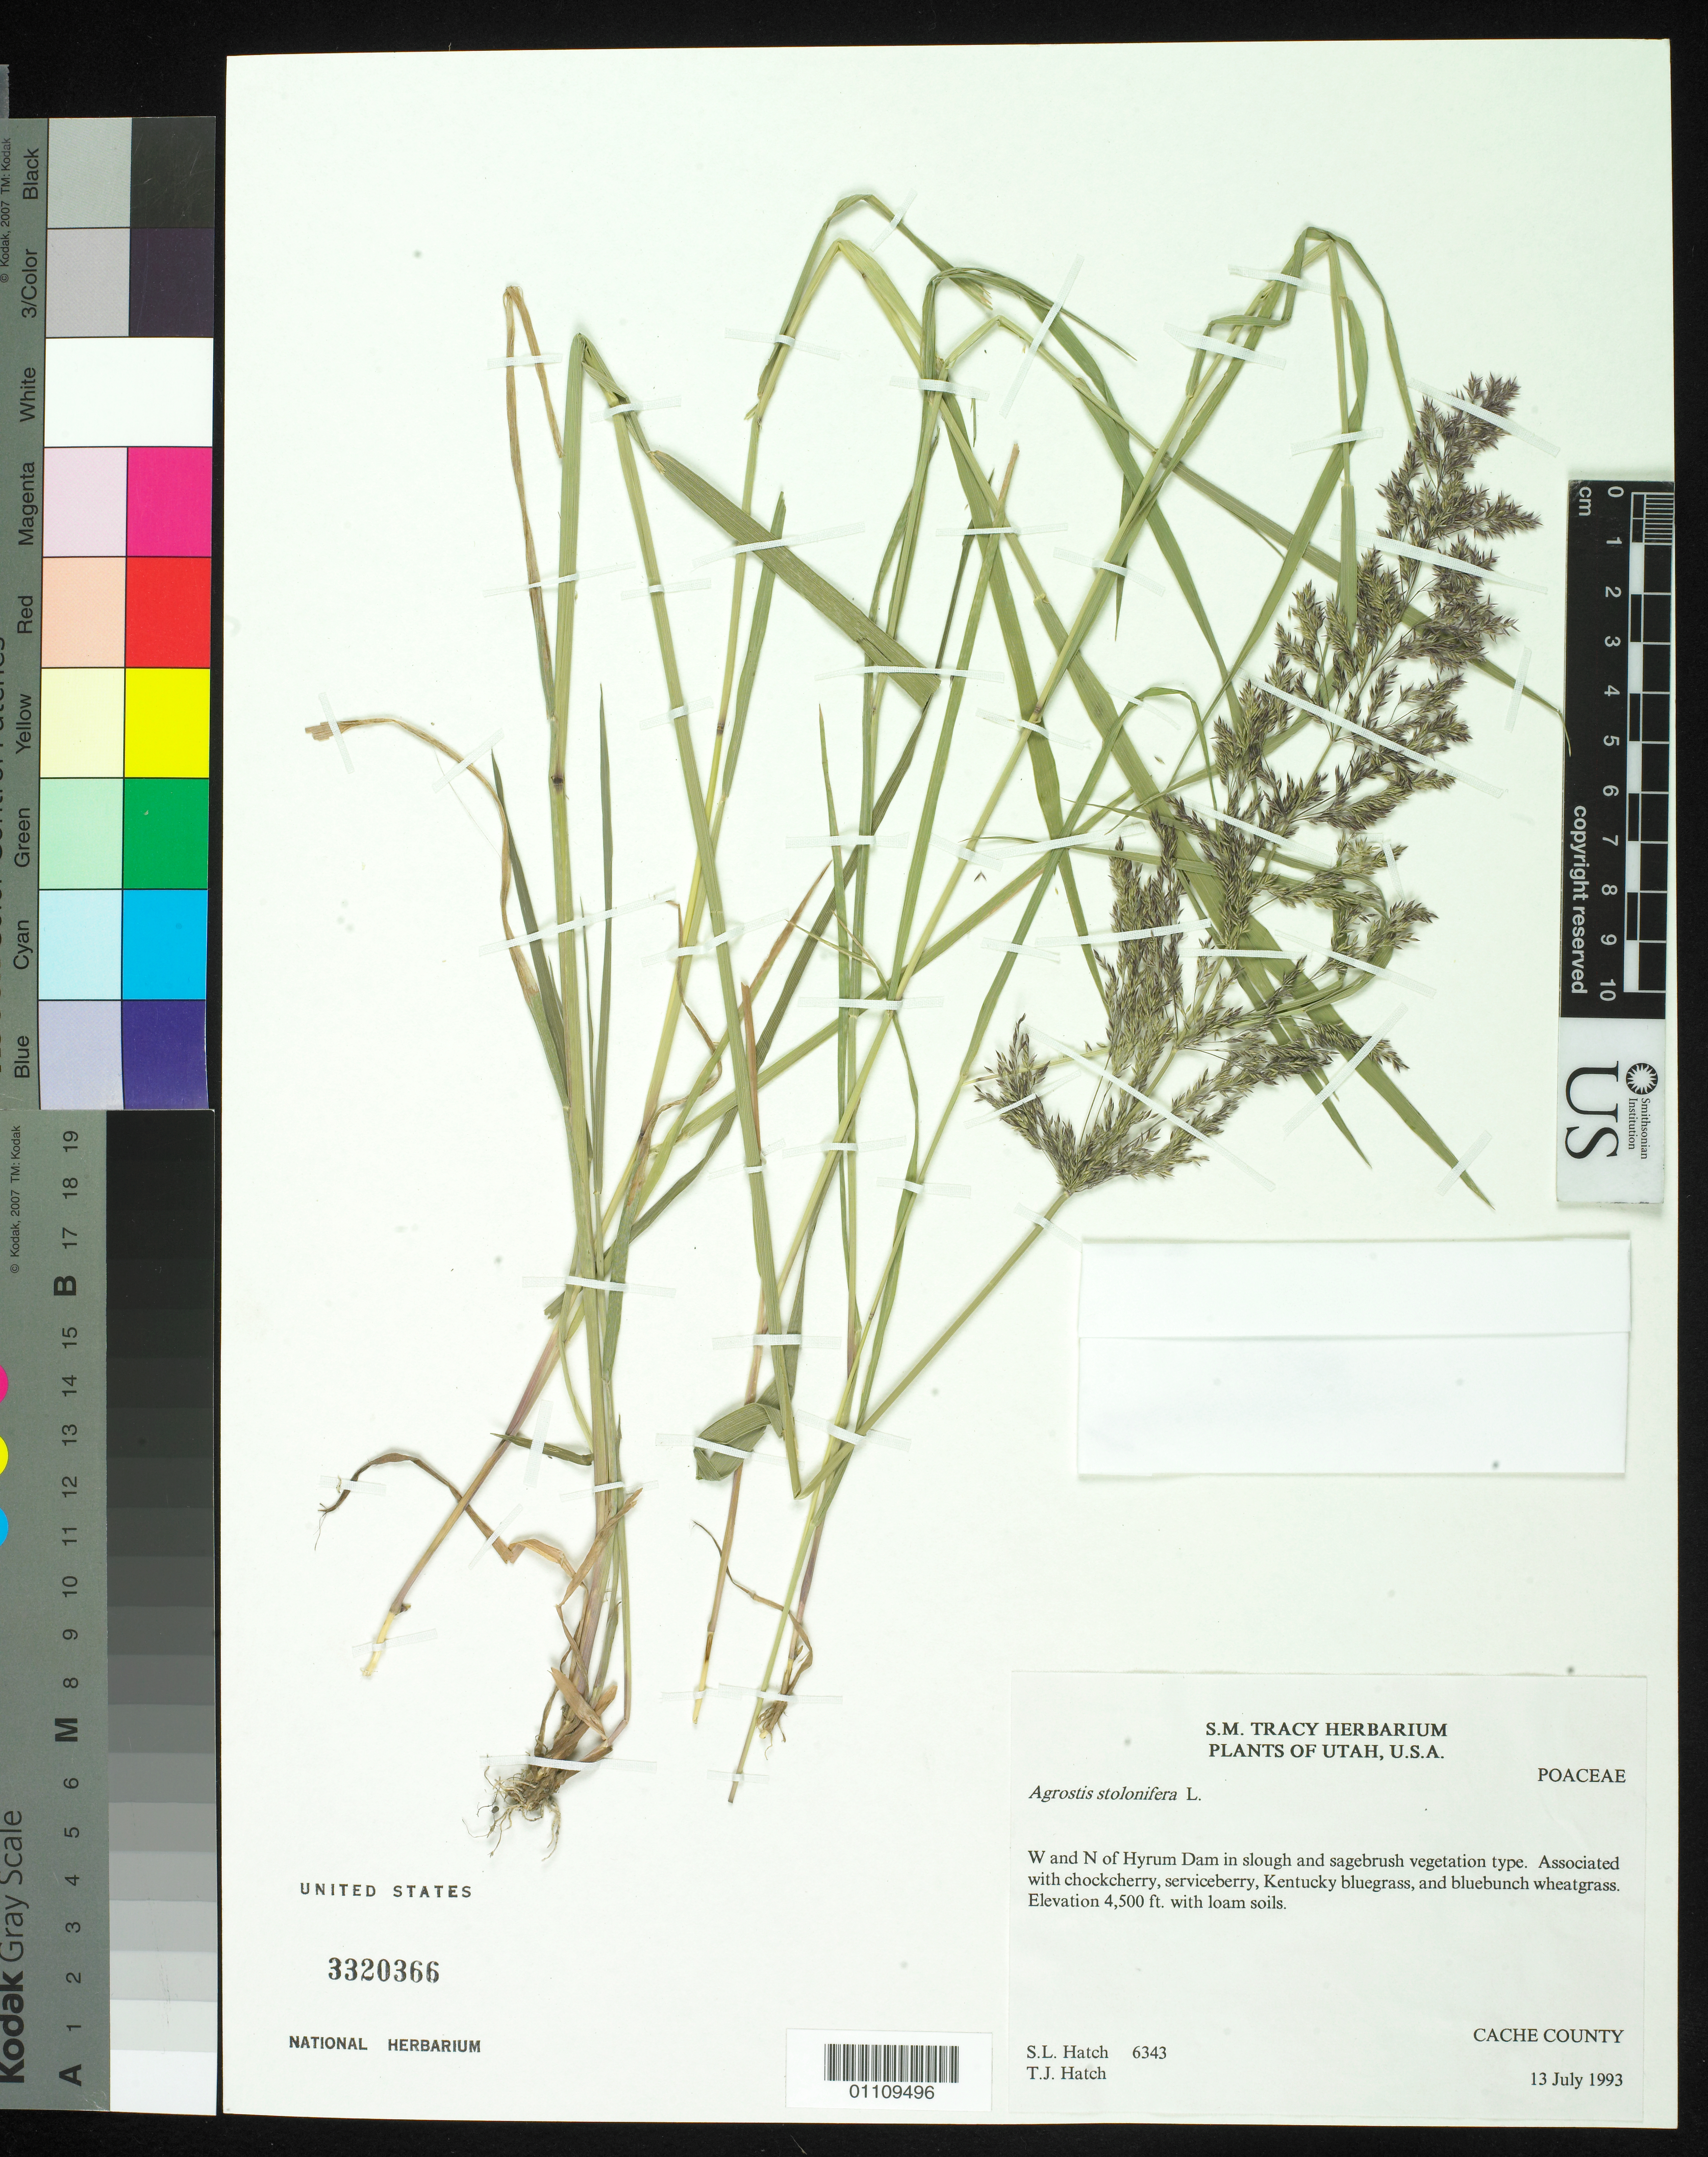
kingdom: Plantae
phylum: Tracheophyta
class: Liliopsida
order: Poales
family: Poaceae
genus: Agrostis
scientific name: Agrostis stolonifera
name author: L.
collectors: S. L. Hatch & T. Hatch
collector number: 6343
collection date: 1993-07-13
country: United States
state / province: Utah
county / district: Cache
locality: W and N of Hyrum Dam.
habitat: in slough and sagebrush vegetation type.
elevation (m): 1372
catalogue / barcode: US 3320366